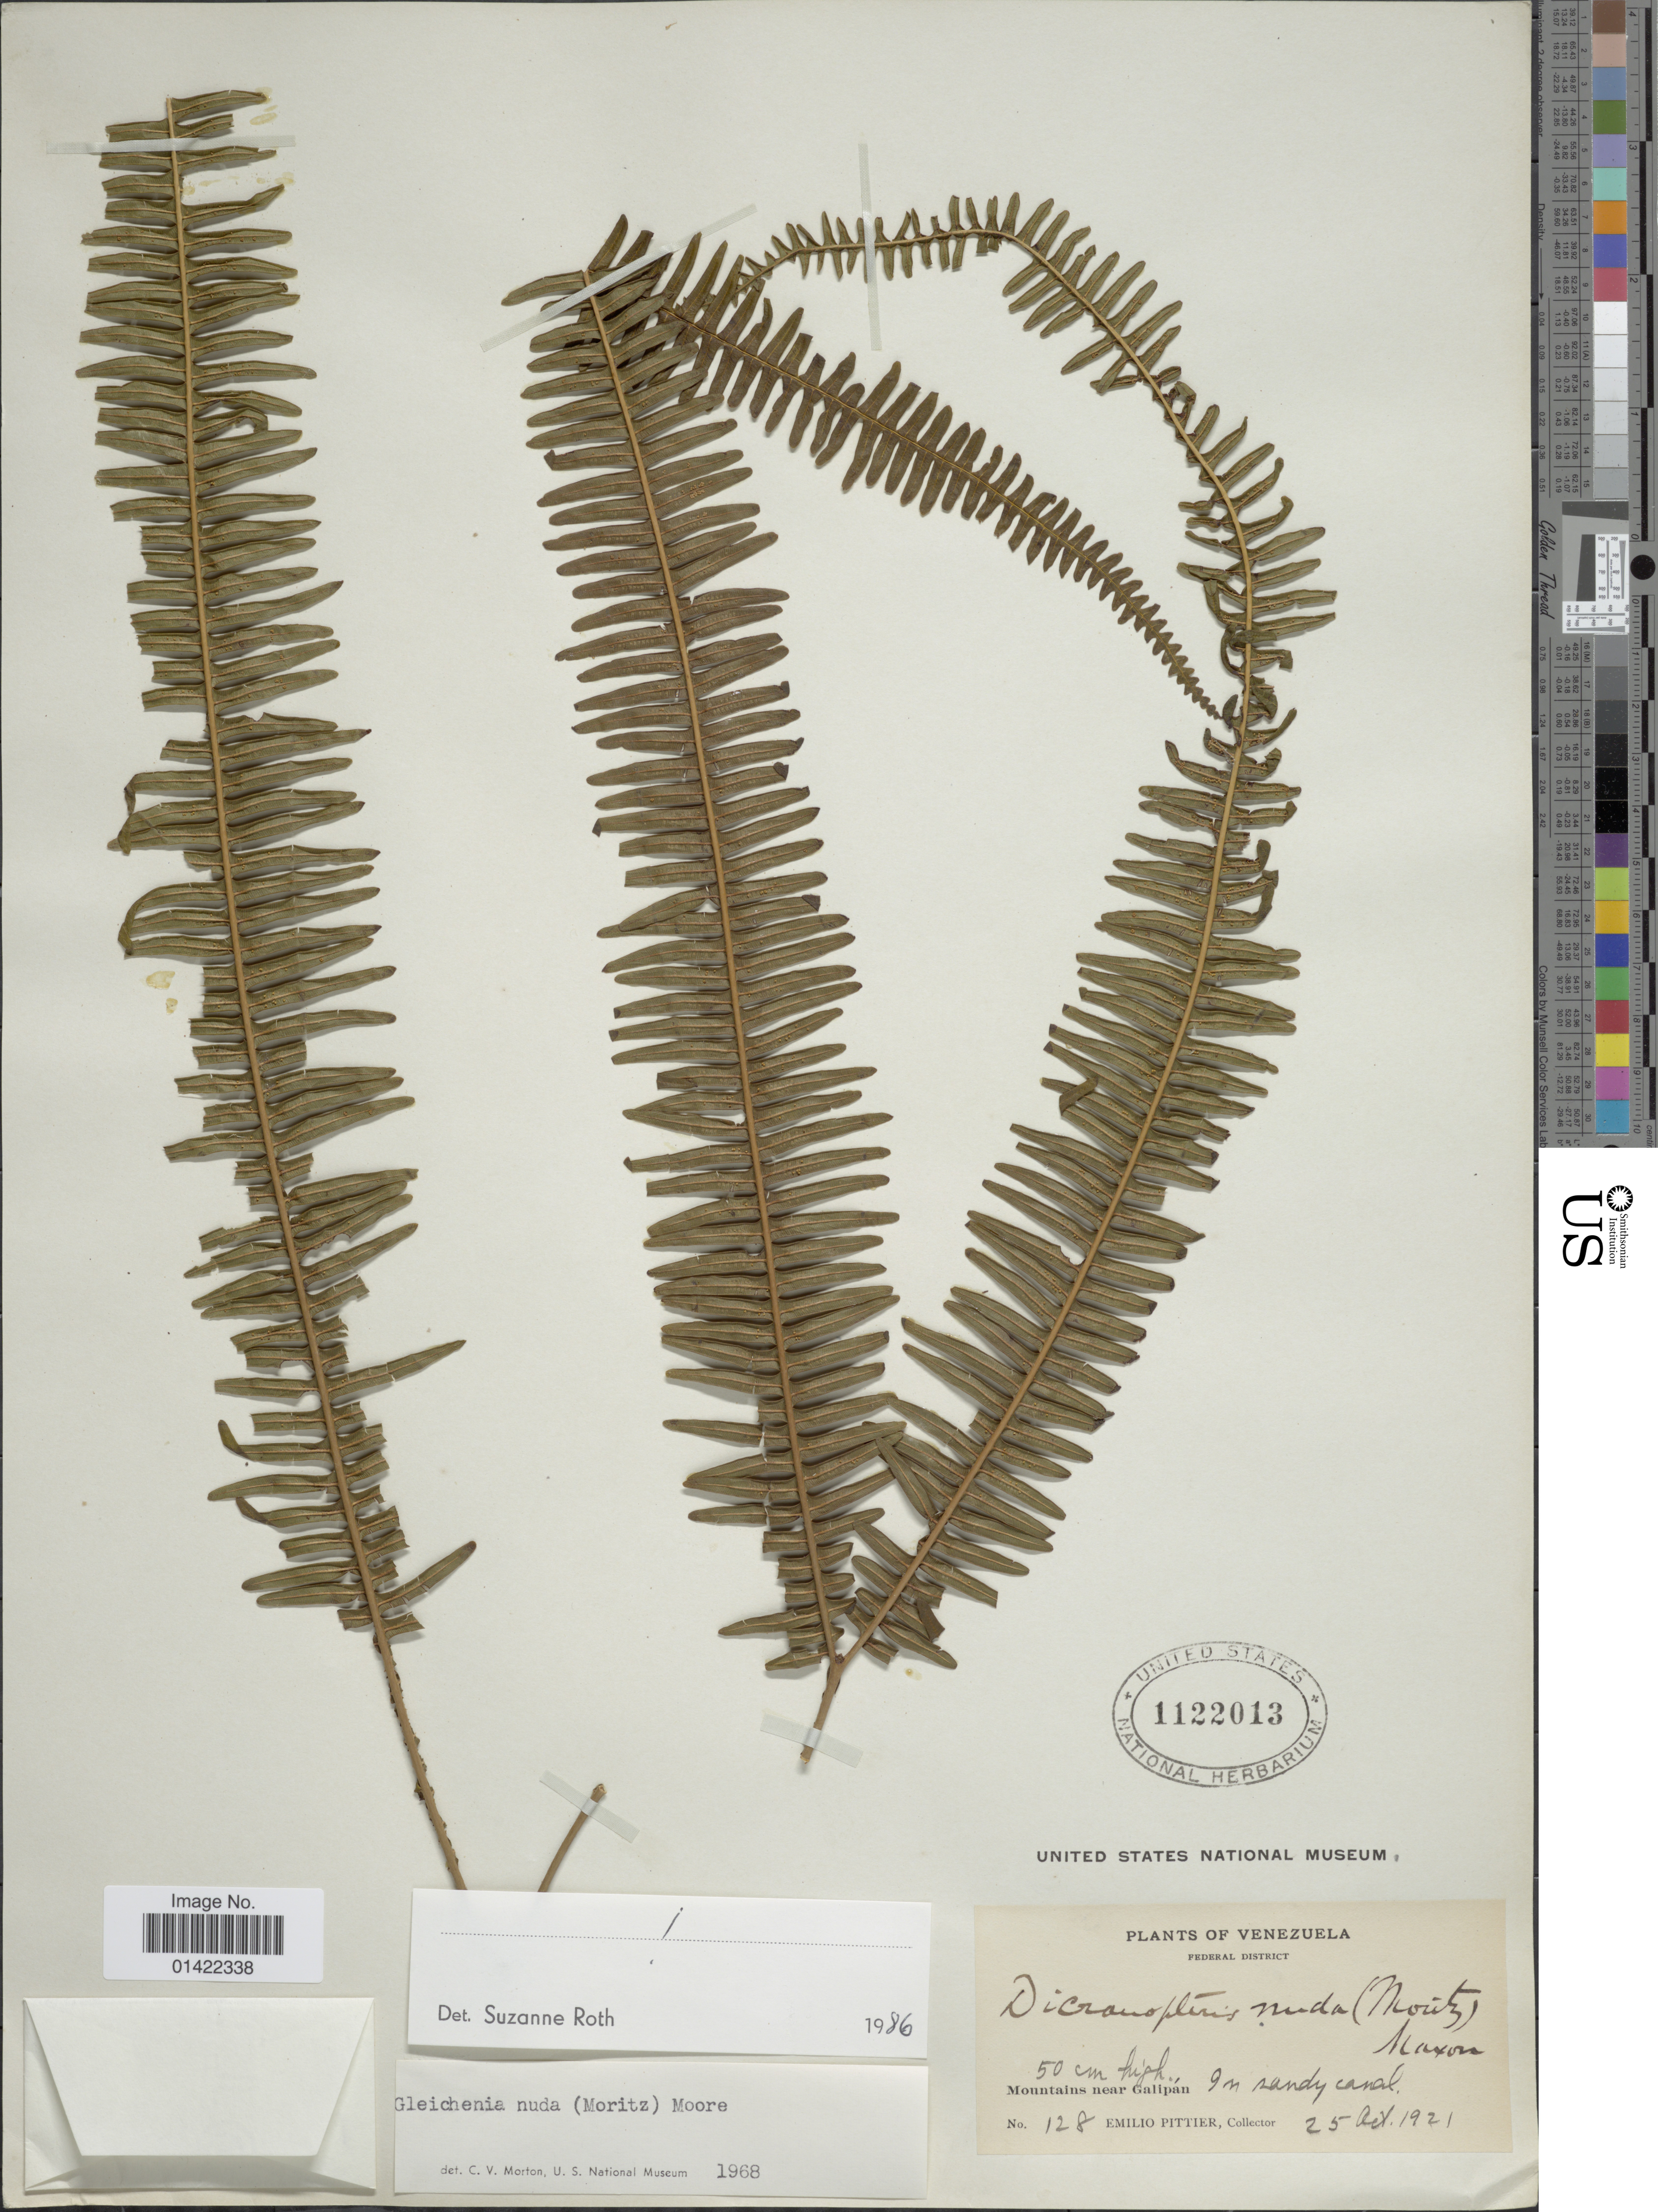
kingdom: Plantae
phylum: Tracheophyta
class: Polypodiopsida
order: Gleicheniales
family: Gleicheniaceae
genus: Sticherus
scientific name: Sticherus nudus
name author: (Moritz ex Reichardt) Nakai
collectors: E. Pittier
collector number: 128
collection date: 1921-10-25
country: Venezuela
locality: Federal District. mountains near Galipán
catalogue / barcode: US 1122013